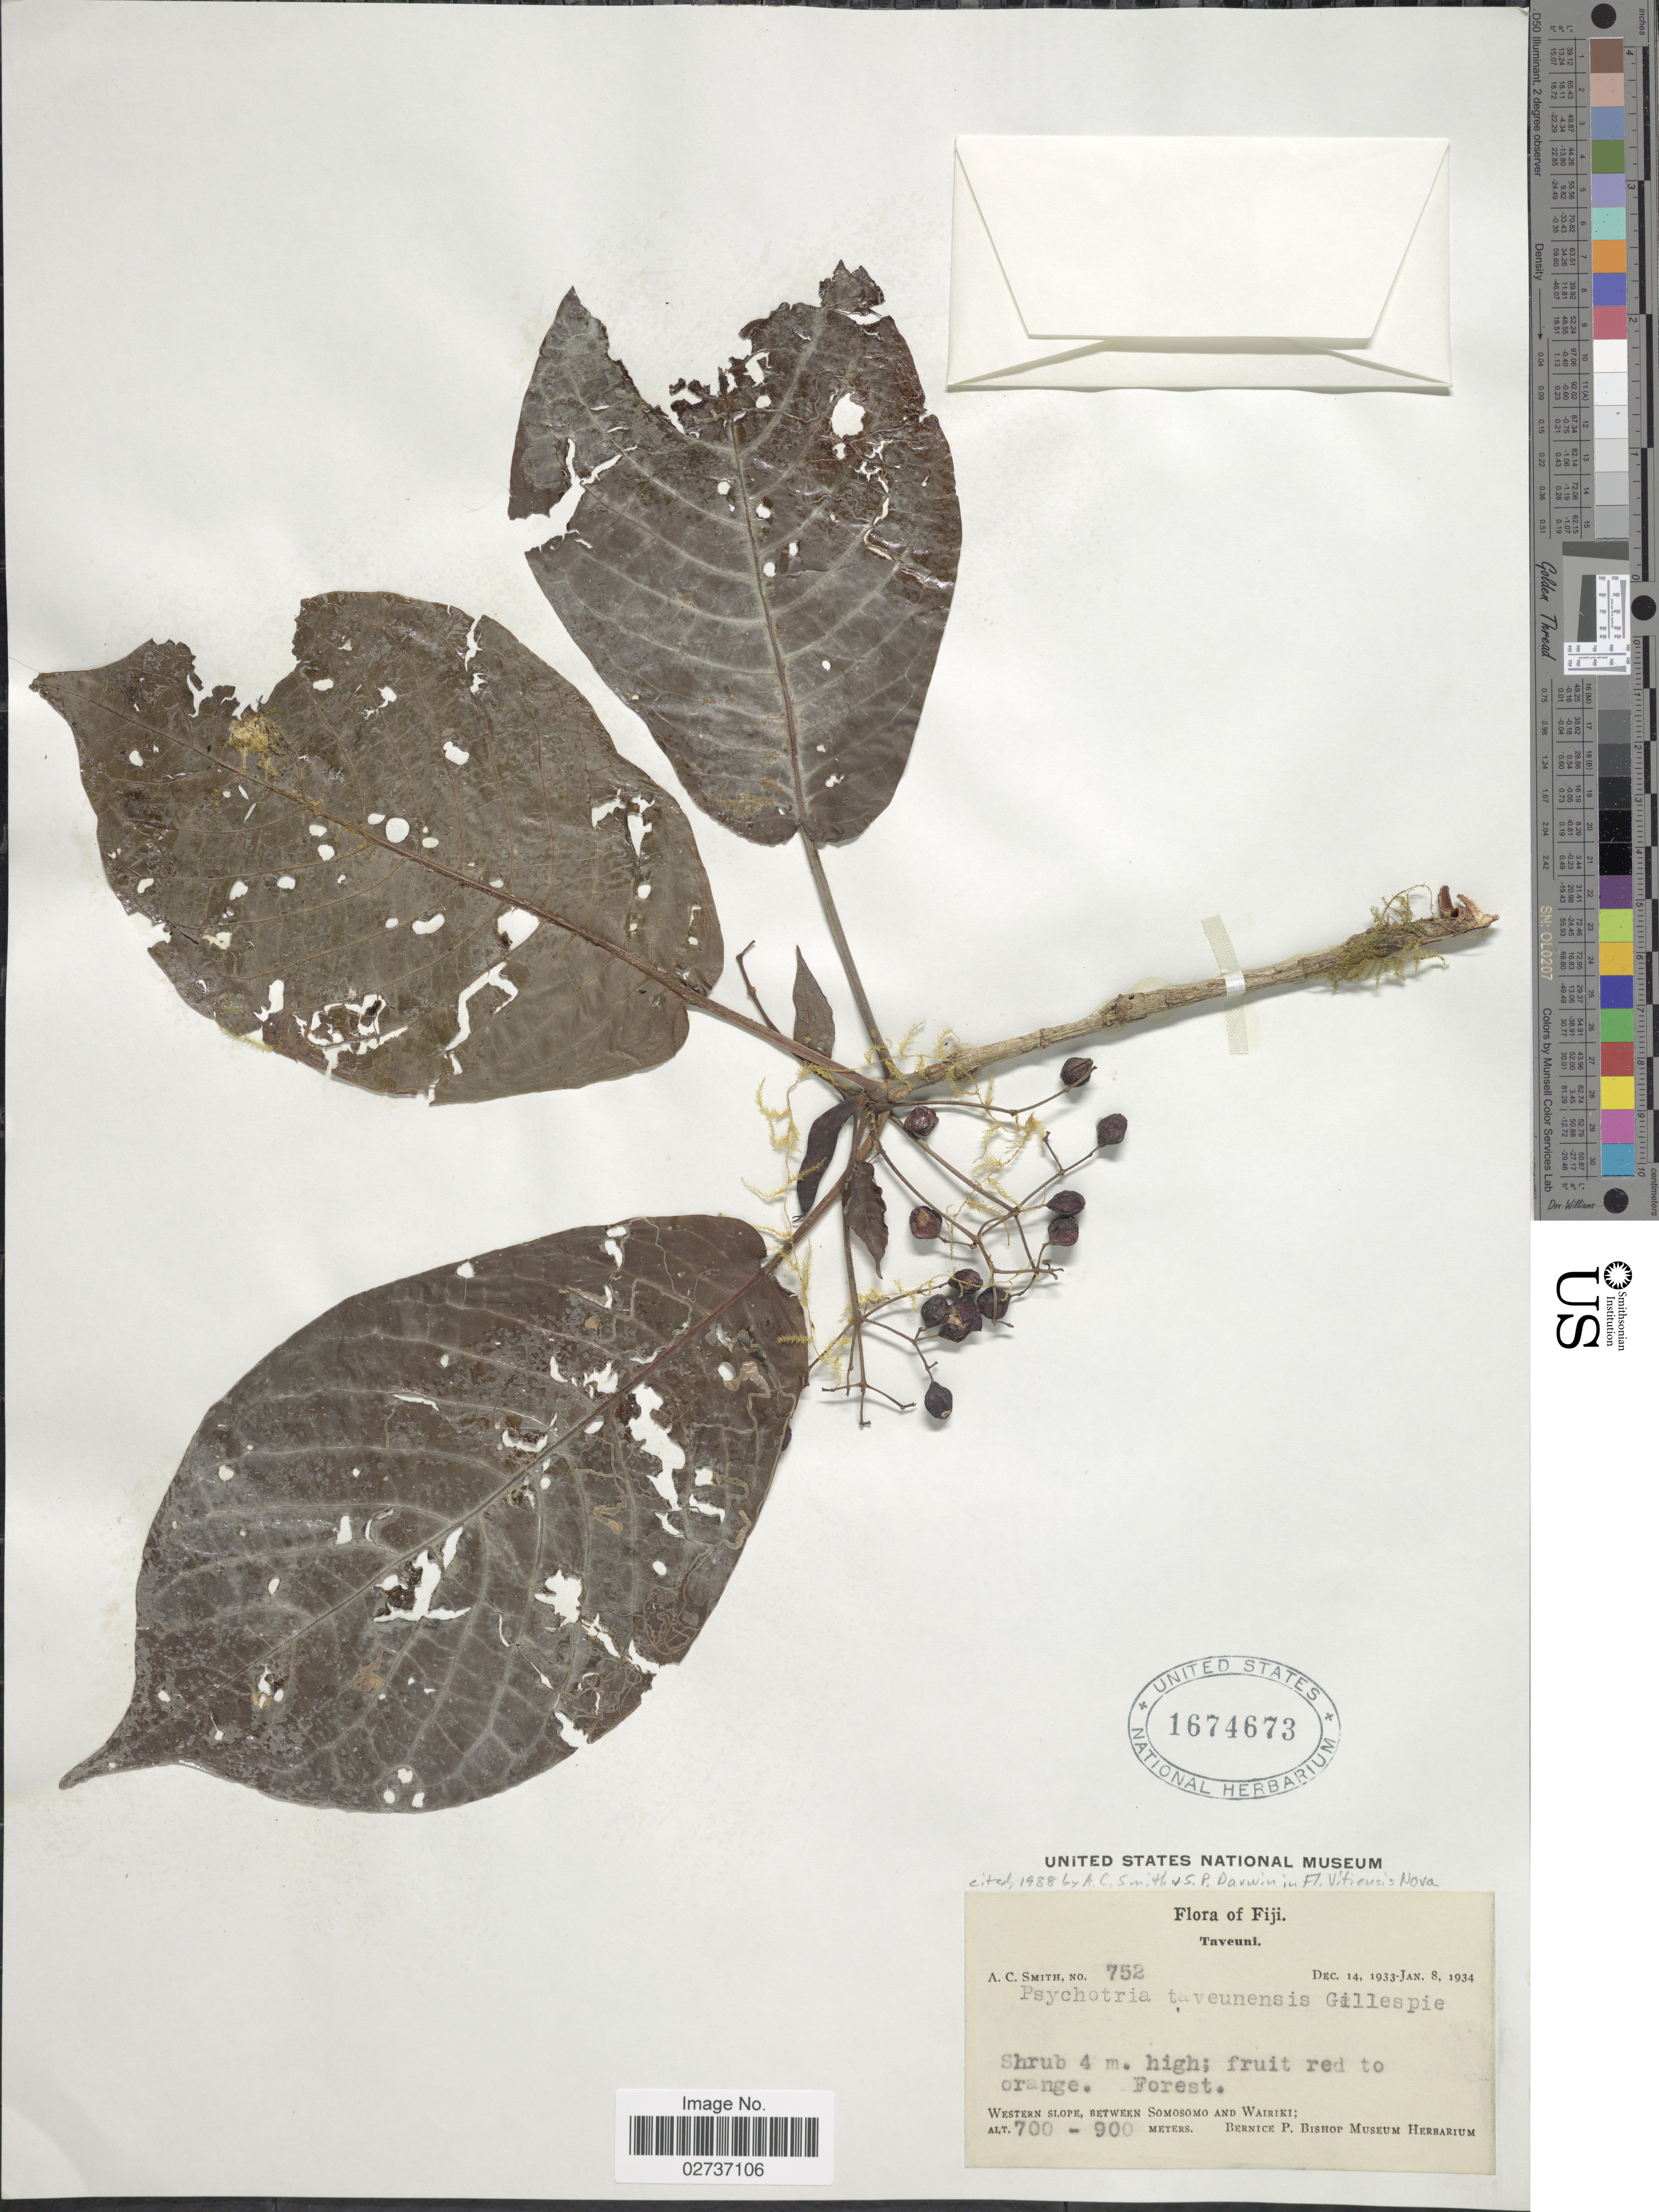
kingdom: Plantae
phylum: Tracheophyta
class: Magnoliopsida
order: Gentianales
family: Rubiaceae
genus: Psychotria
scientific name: Psychotria taviuniensis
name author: Gillespie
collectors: A. C. Smith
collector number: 752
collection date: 1933-12-14/1934-01-08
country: Fiji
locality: Taveuni, Western slope, between Somosimo and Wairiki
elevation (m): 700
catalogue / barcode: US 1674673